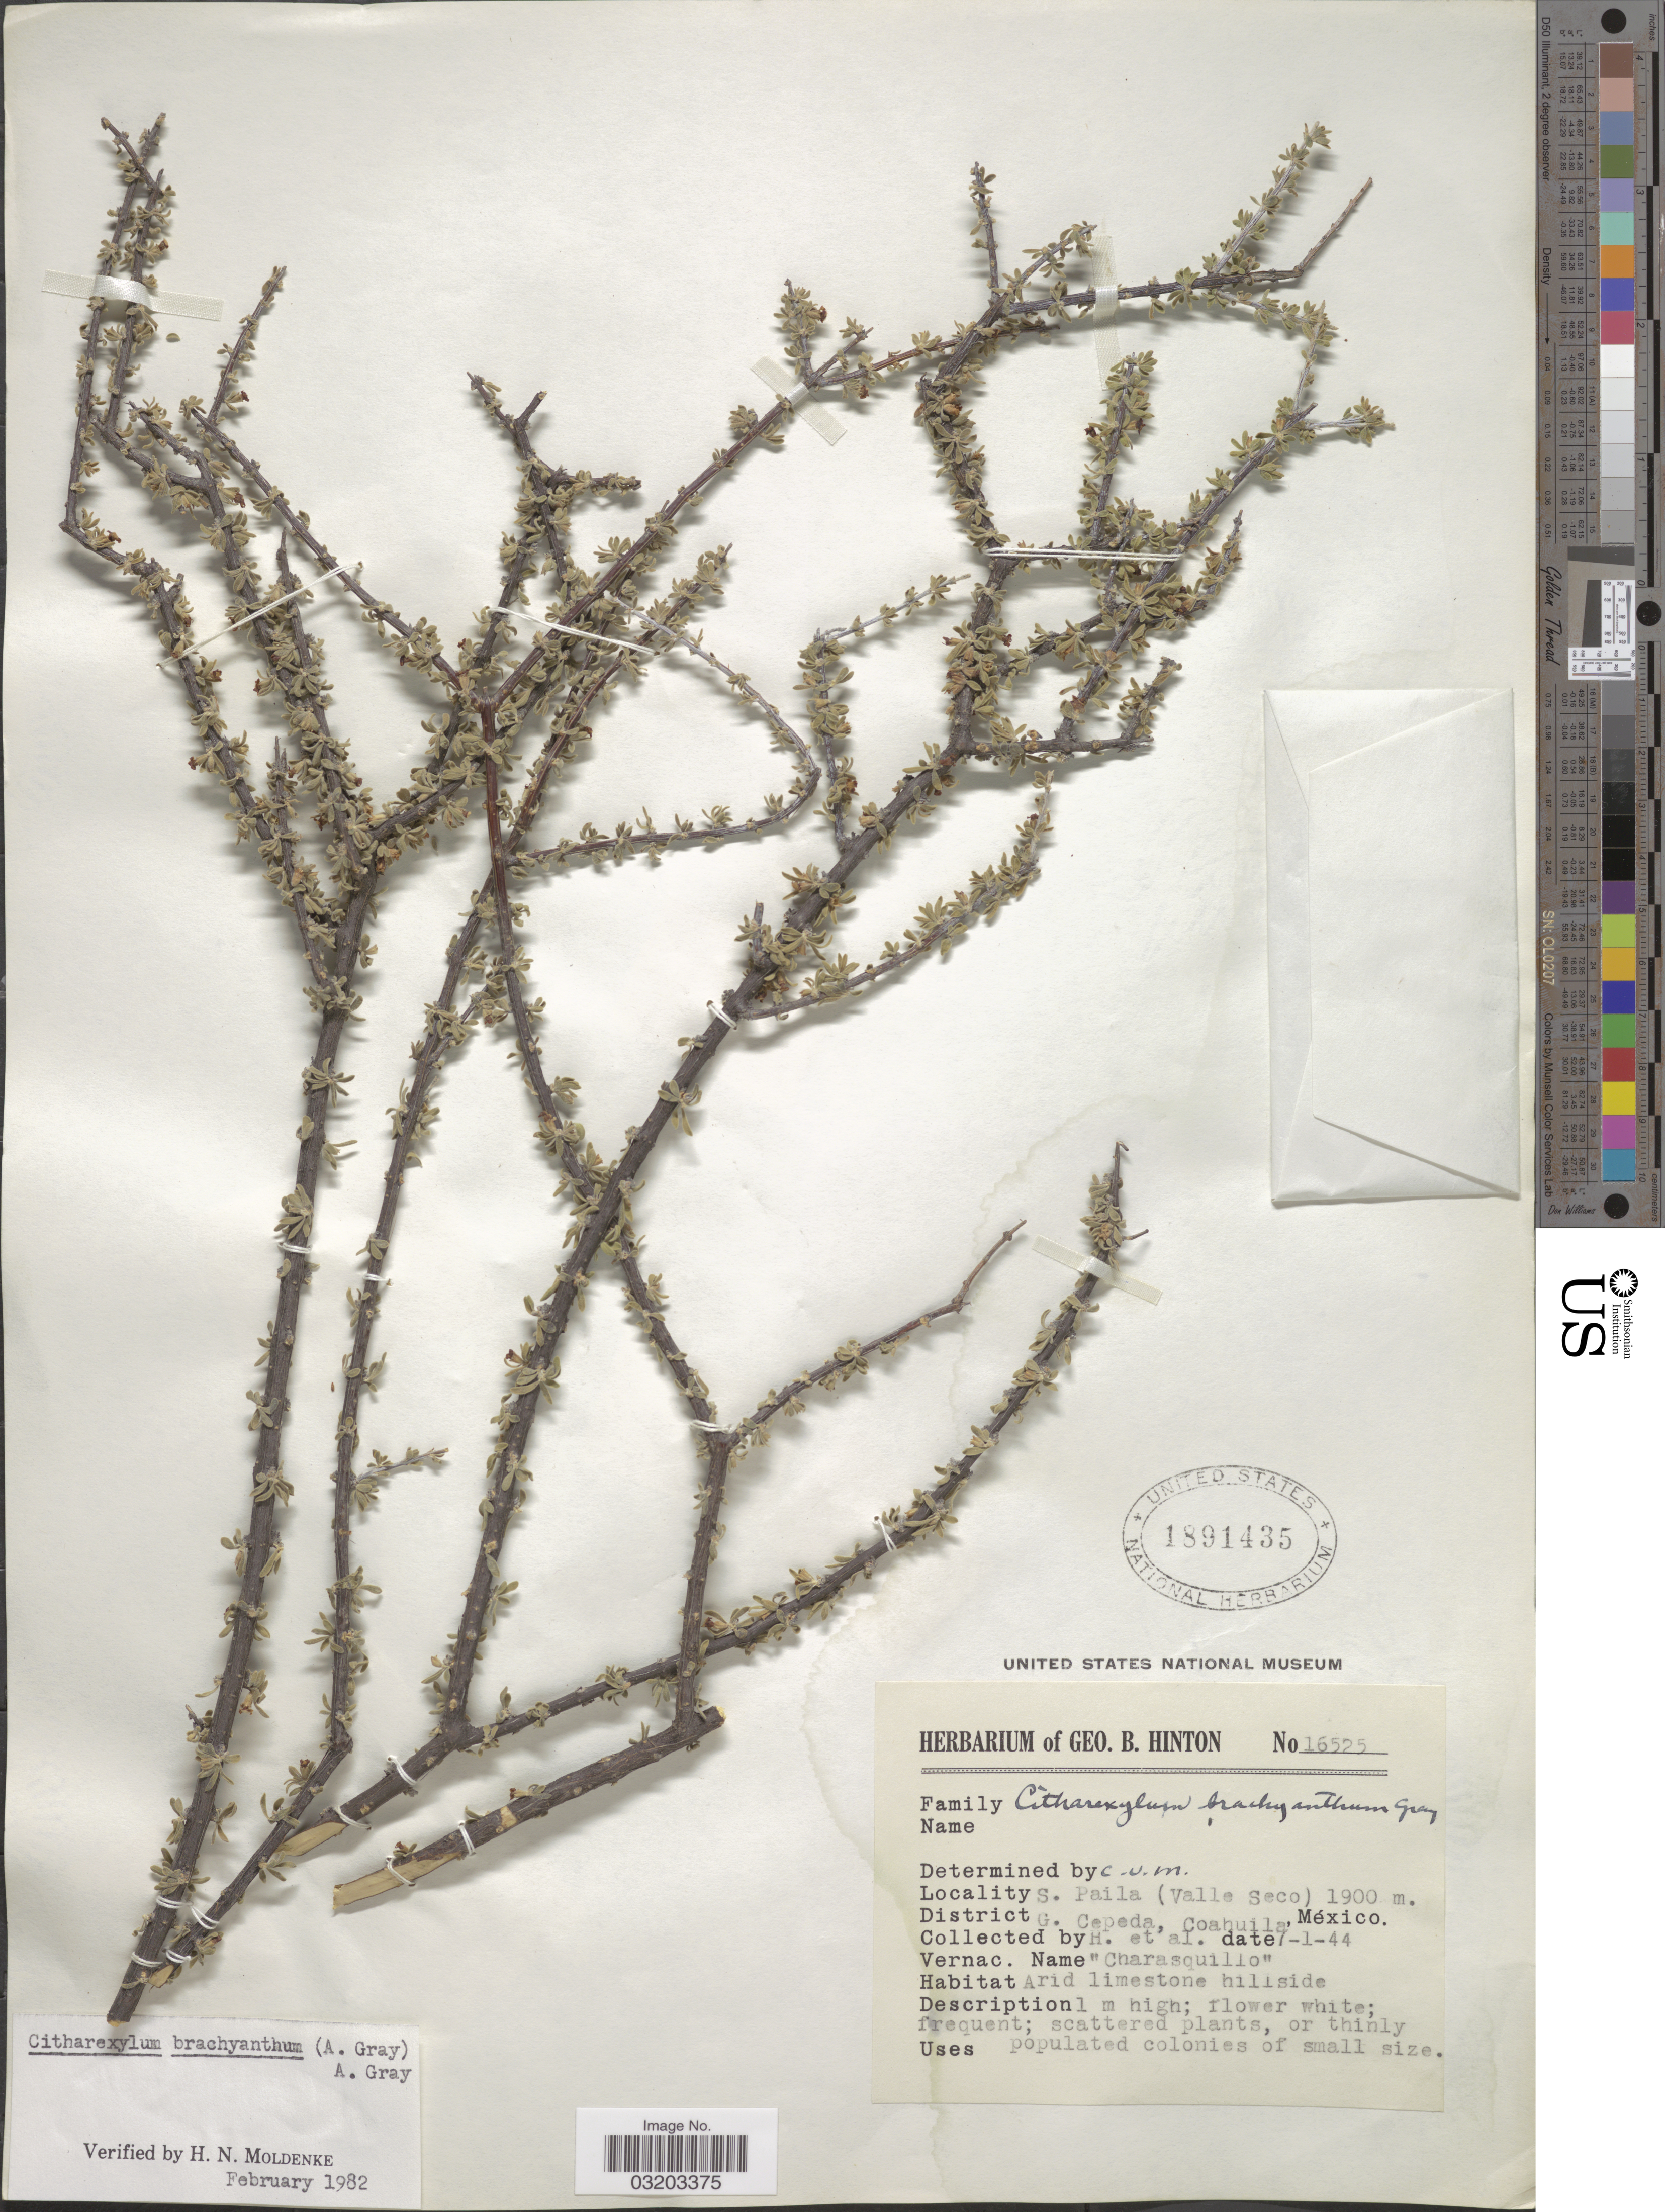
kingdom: Plantae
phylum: Tracheophyta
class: Magnoliopsida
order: Lamiales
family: Verbenaceae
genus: Citharexylum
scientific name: Citharexylum brachyanthum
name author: (A. Gray ex Hemsl.) A. Gray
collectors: G. B. Hinton & et al.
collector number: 16525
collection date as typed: Transcribed d/m/y: 7/1/44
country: Mexico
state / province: Coahuila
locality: S. Paila (Valle Seco). District G. Cepeda. Arid limestone hillside.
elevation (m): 1900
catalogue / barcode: US 1891435